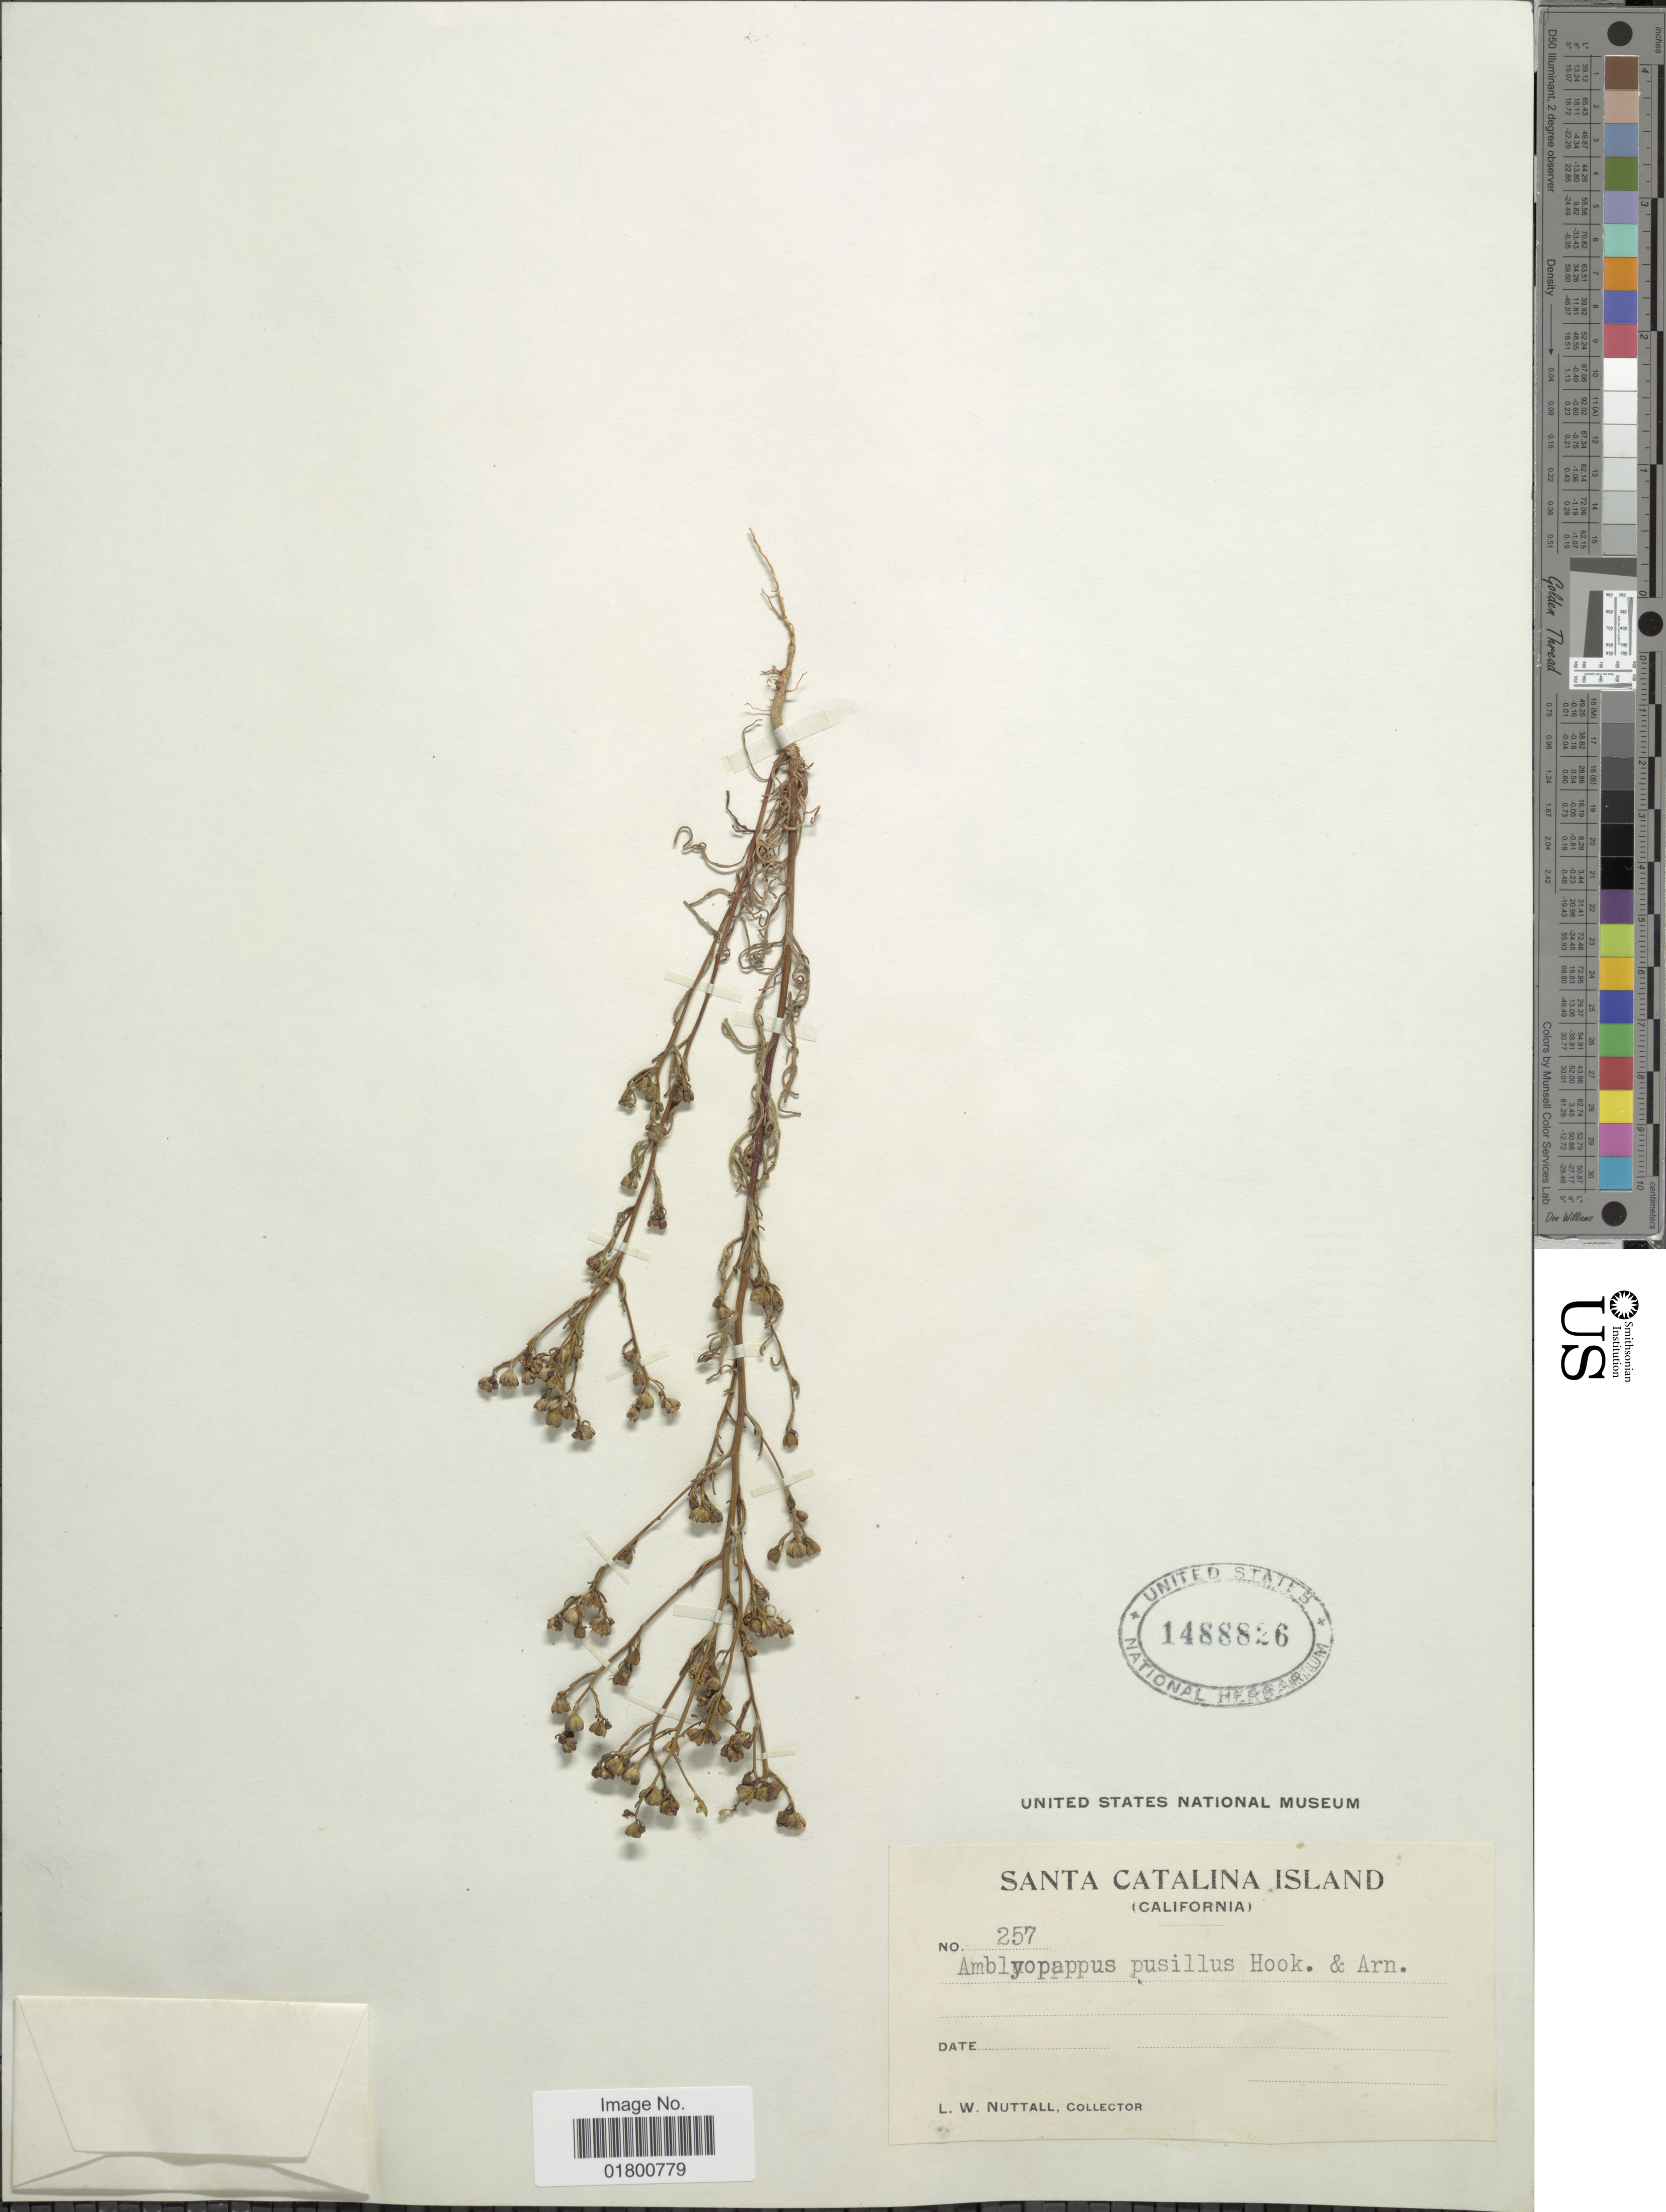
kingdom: Plantae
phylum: Tracheophyta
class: Magnoliopsida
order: Asterales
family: Asteraceae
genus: Amblyopappus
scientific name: Amblyopappus pusillus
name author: Hook. & Arn.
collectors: L. W. Nuttall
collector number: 257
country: United States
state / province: California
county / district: Los Angeles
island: Santa Catalina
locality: Santa Catalina Island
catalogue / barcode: US 1488826